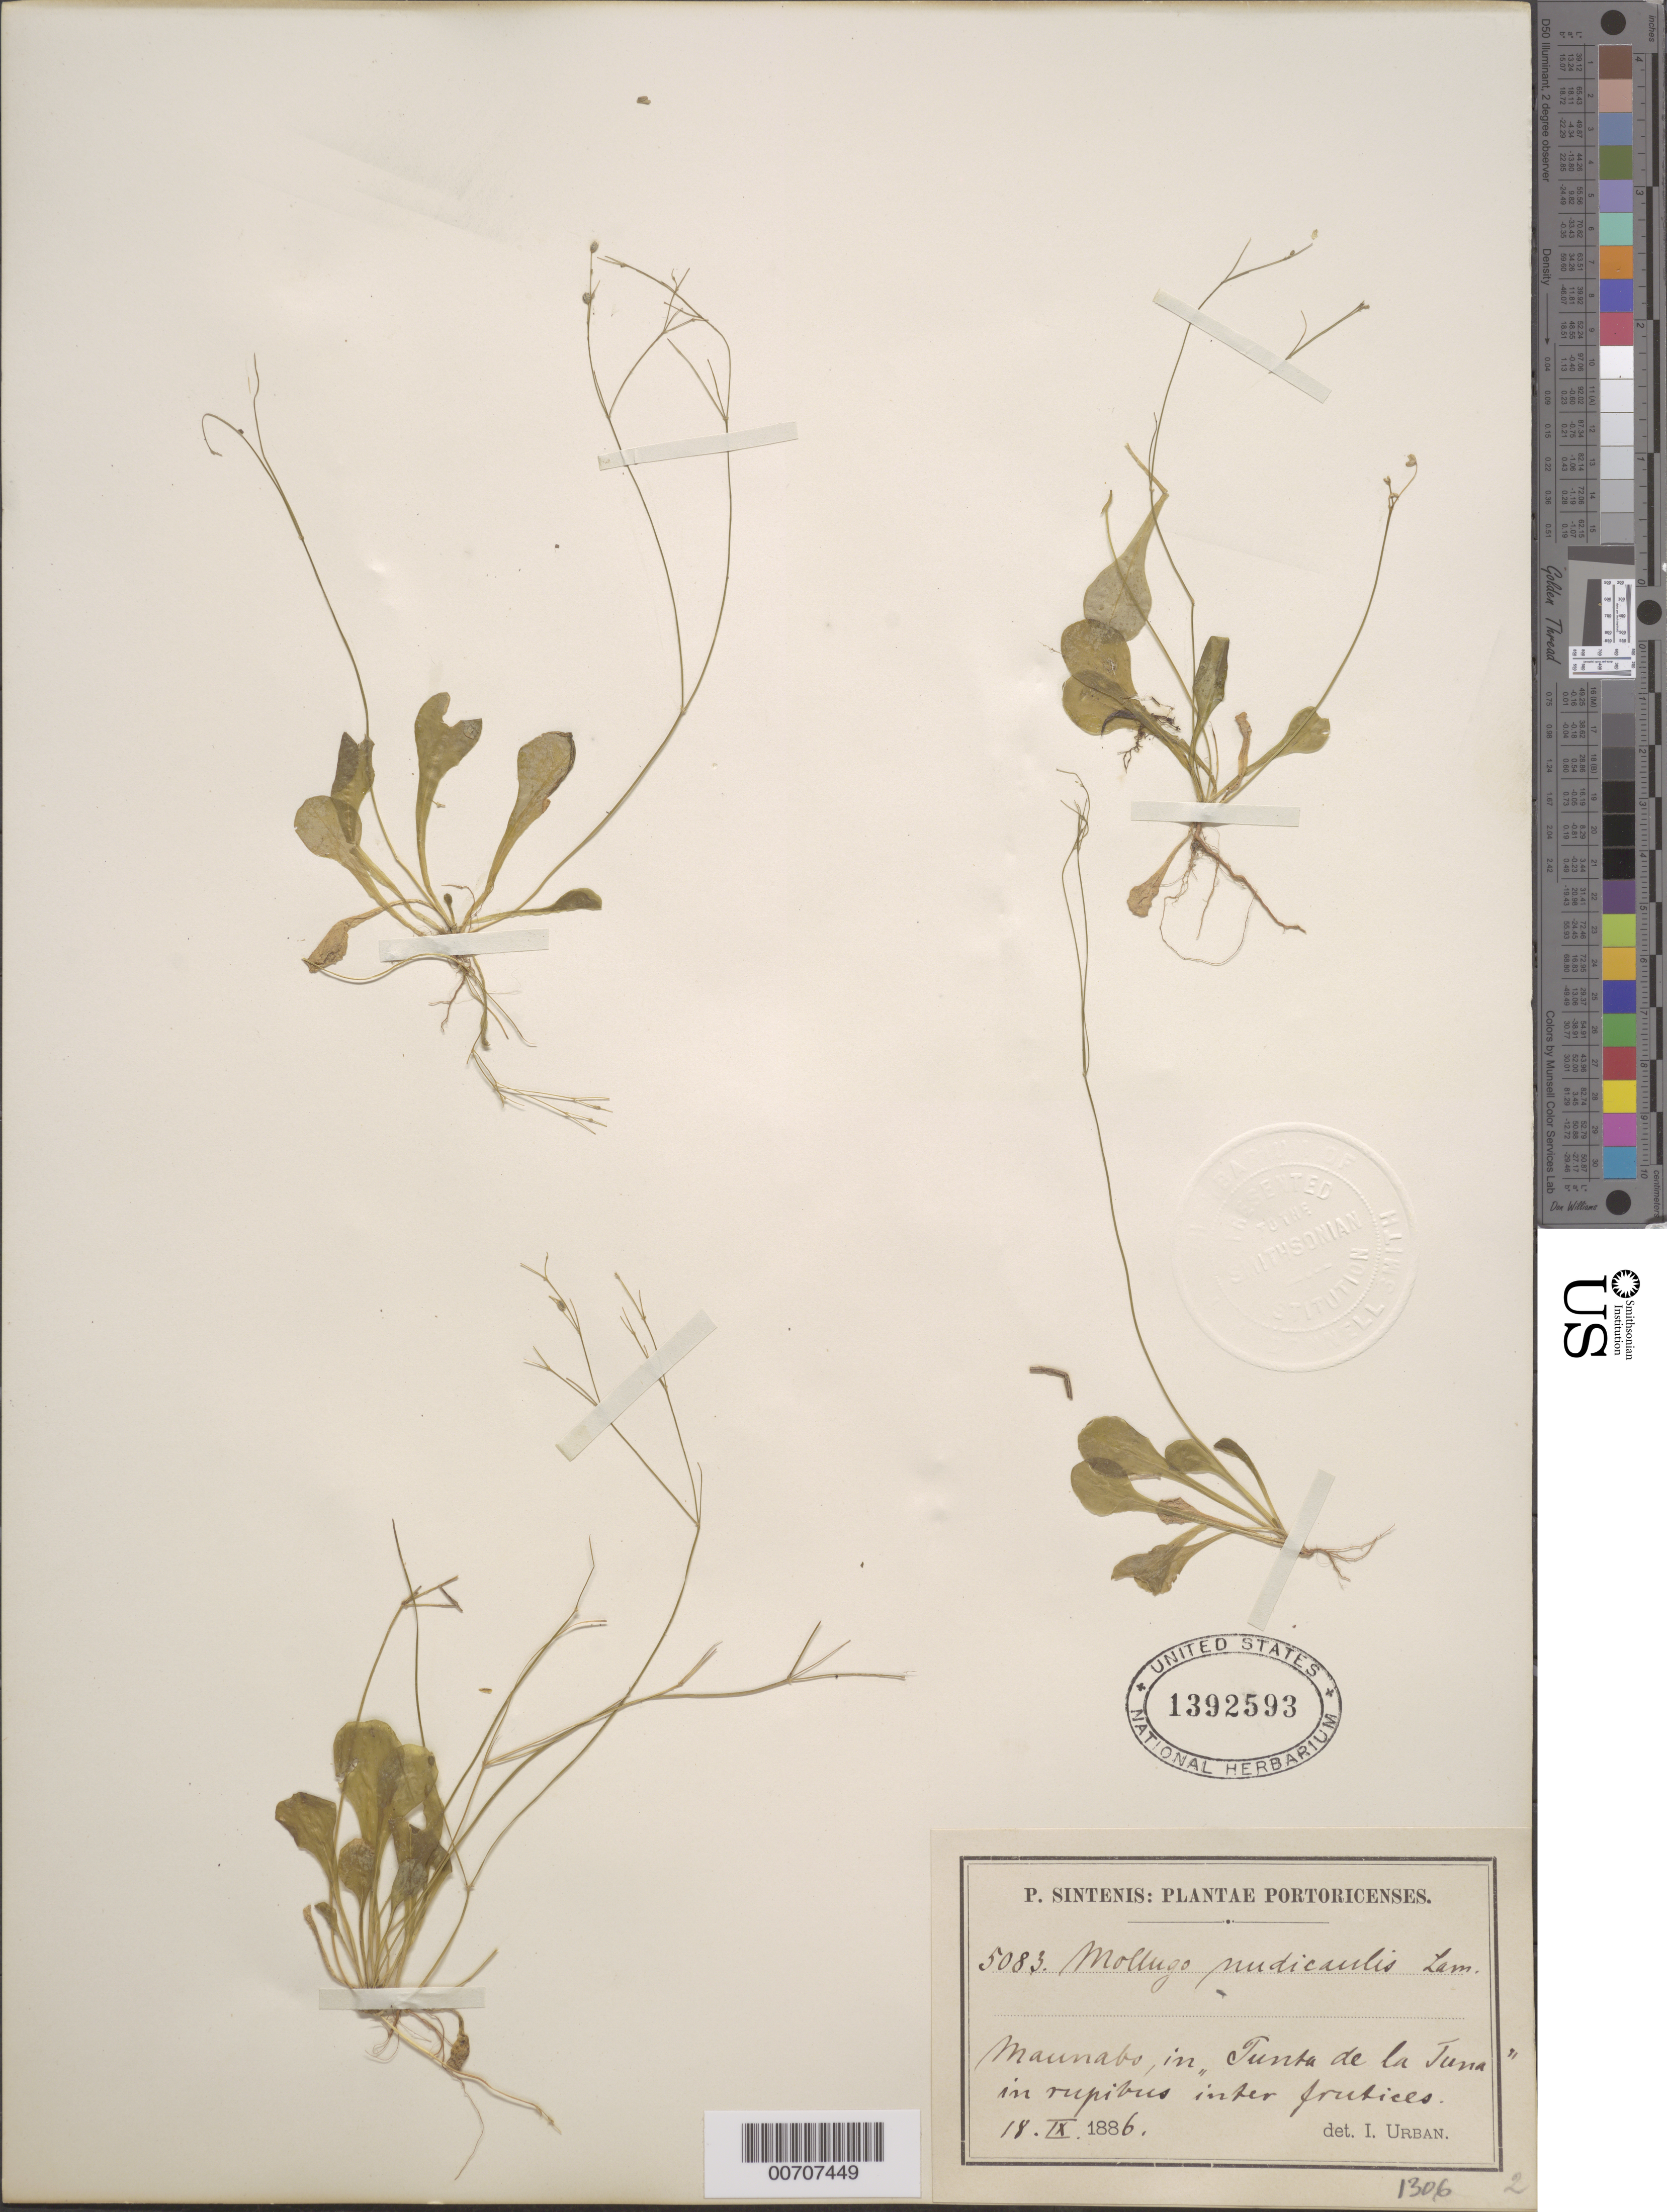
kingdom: Plantae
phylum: Tracheophyta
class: Magnoliopsida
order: Caryophyllales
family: Molluginaceae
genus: Paramollugo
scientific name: Paramollugo spathulata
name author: (Sw.) Sukhor.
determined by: Strong, Mark T., (BOT), Smithsonian Institution - National Museum of Natural History (UNITED STATES)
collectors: P. Sintenis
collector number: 5083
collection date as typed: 18 Sep 1886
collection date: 1886-09-18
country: Puerto Rico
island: Greater Antilles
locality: Maunabo, in Punta de la Tuna, in rupibus inter frutices.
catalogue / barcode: US 1392593